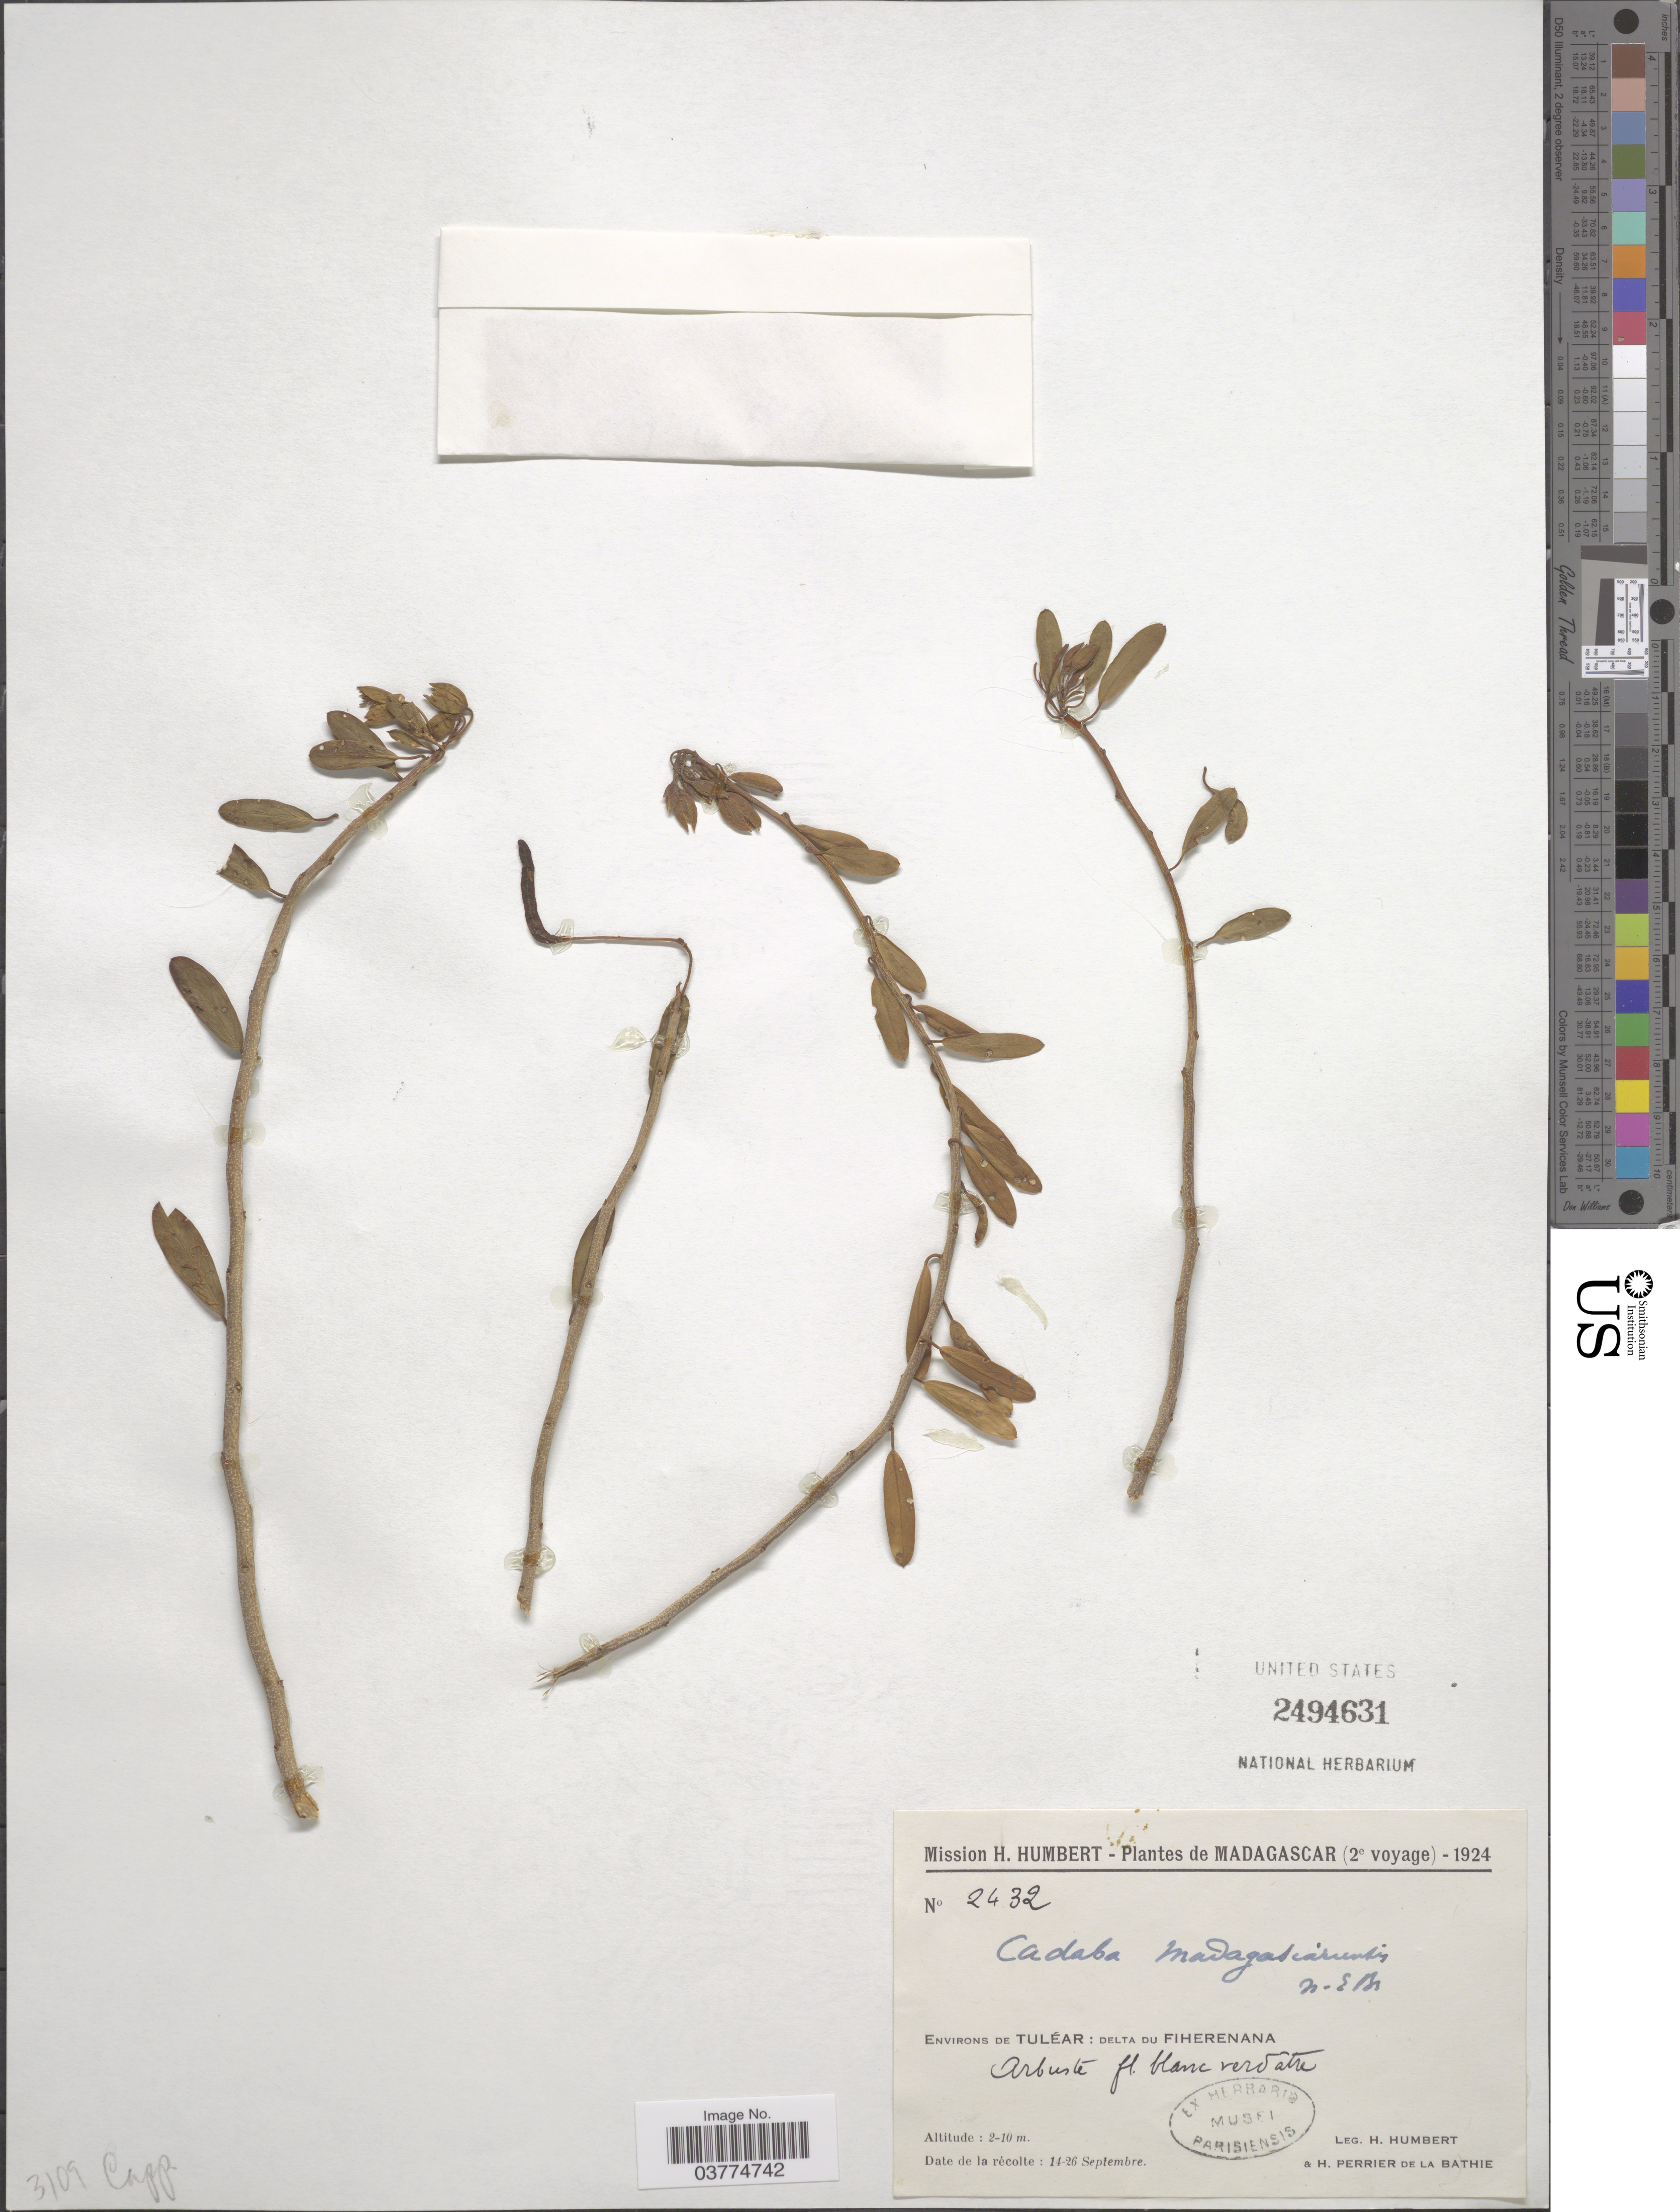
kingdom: Plantae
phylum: Tracheophyta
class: Magnoliopsida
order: Brassicales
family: Capparaceae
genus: Cadaba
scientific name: Cadaba madagascariensis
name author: Baill.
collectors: H. Humbert & H. Perrier de la Bâthie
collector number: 2432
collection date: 1924-09-14/1924-09-26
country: Madagascar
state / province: Atsimo-Andrefana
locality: Environs de Tuléar: Delta du Fiherenana. Arbuste fl. blanc verdatre*.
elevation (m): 2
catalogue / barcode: US 2494631